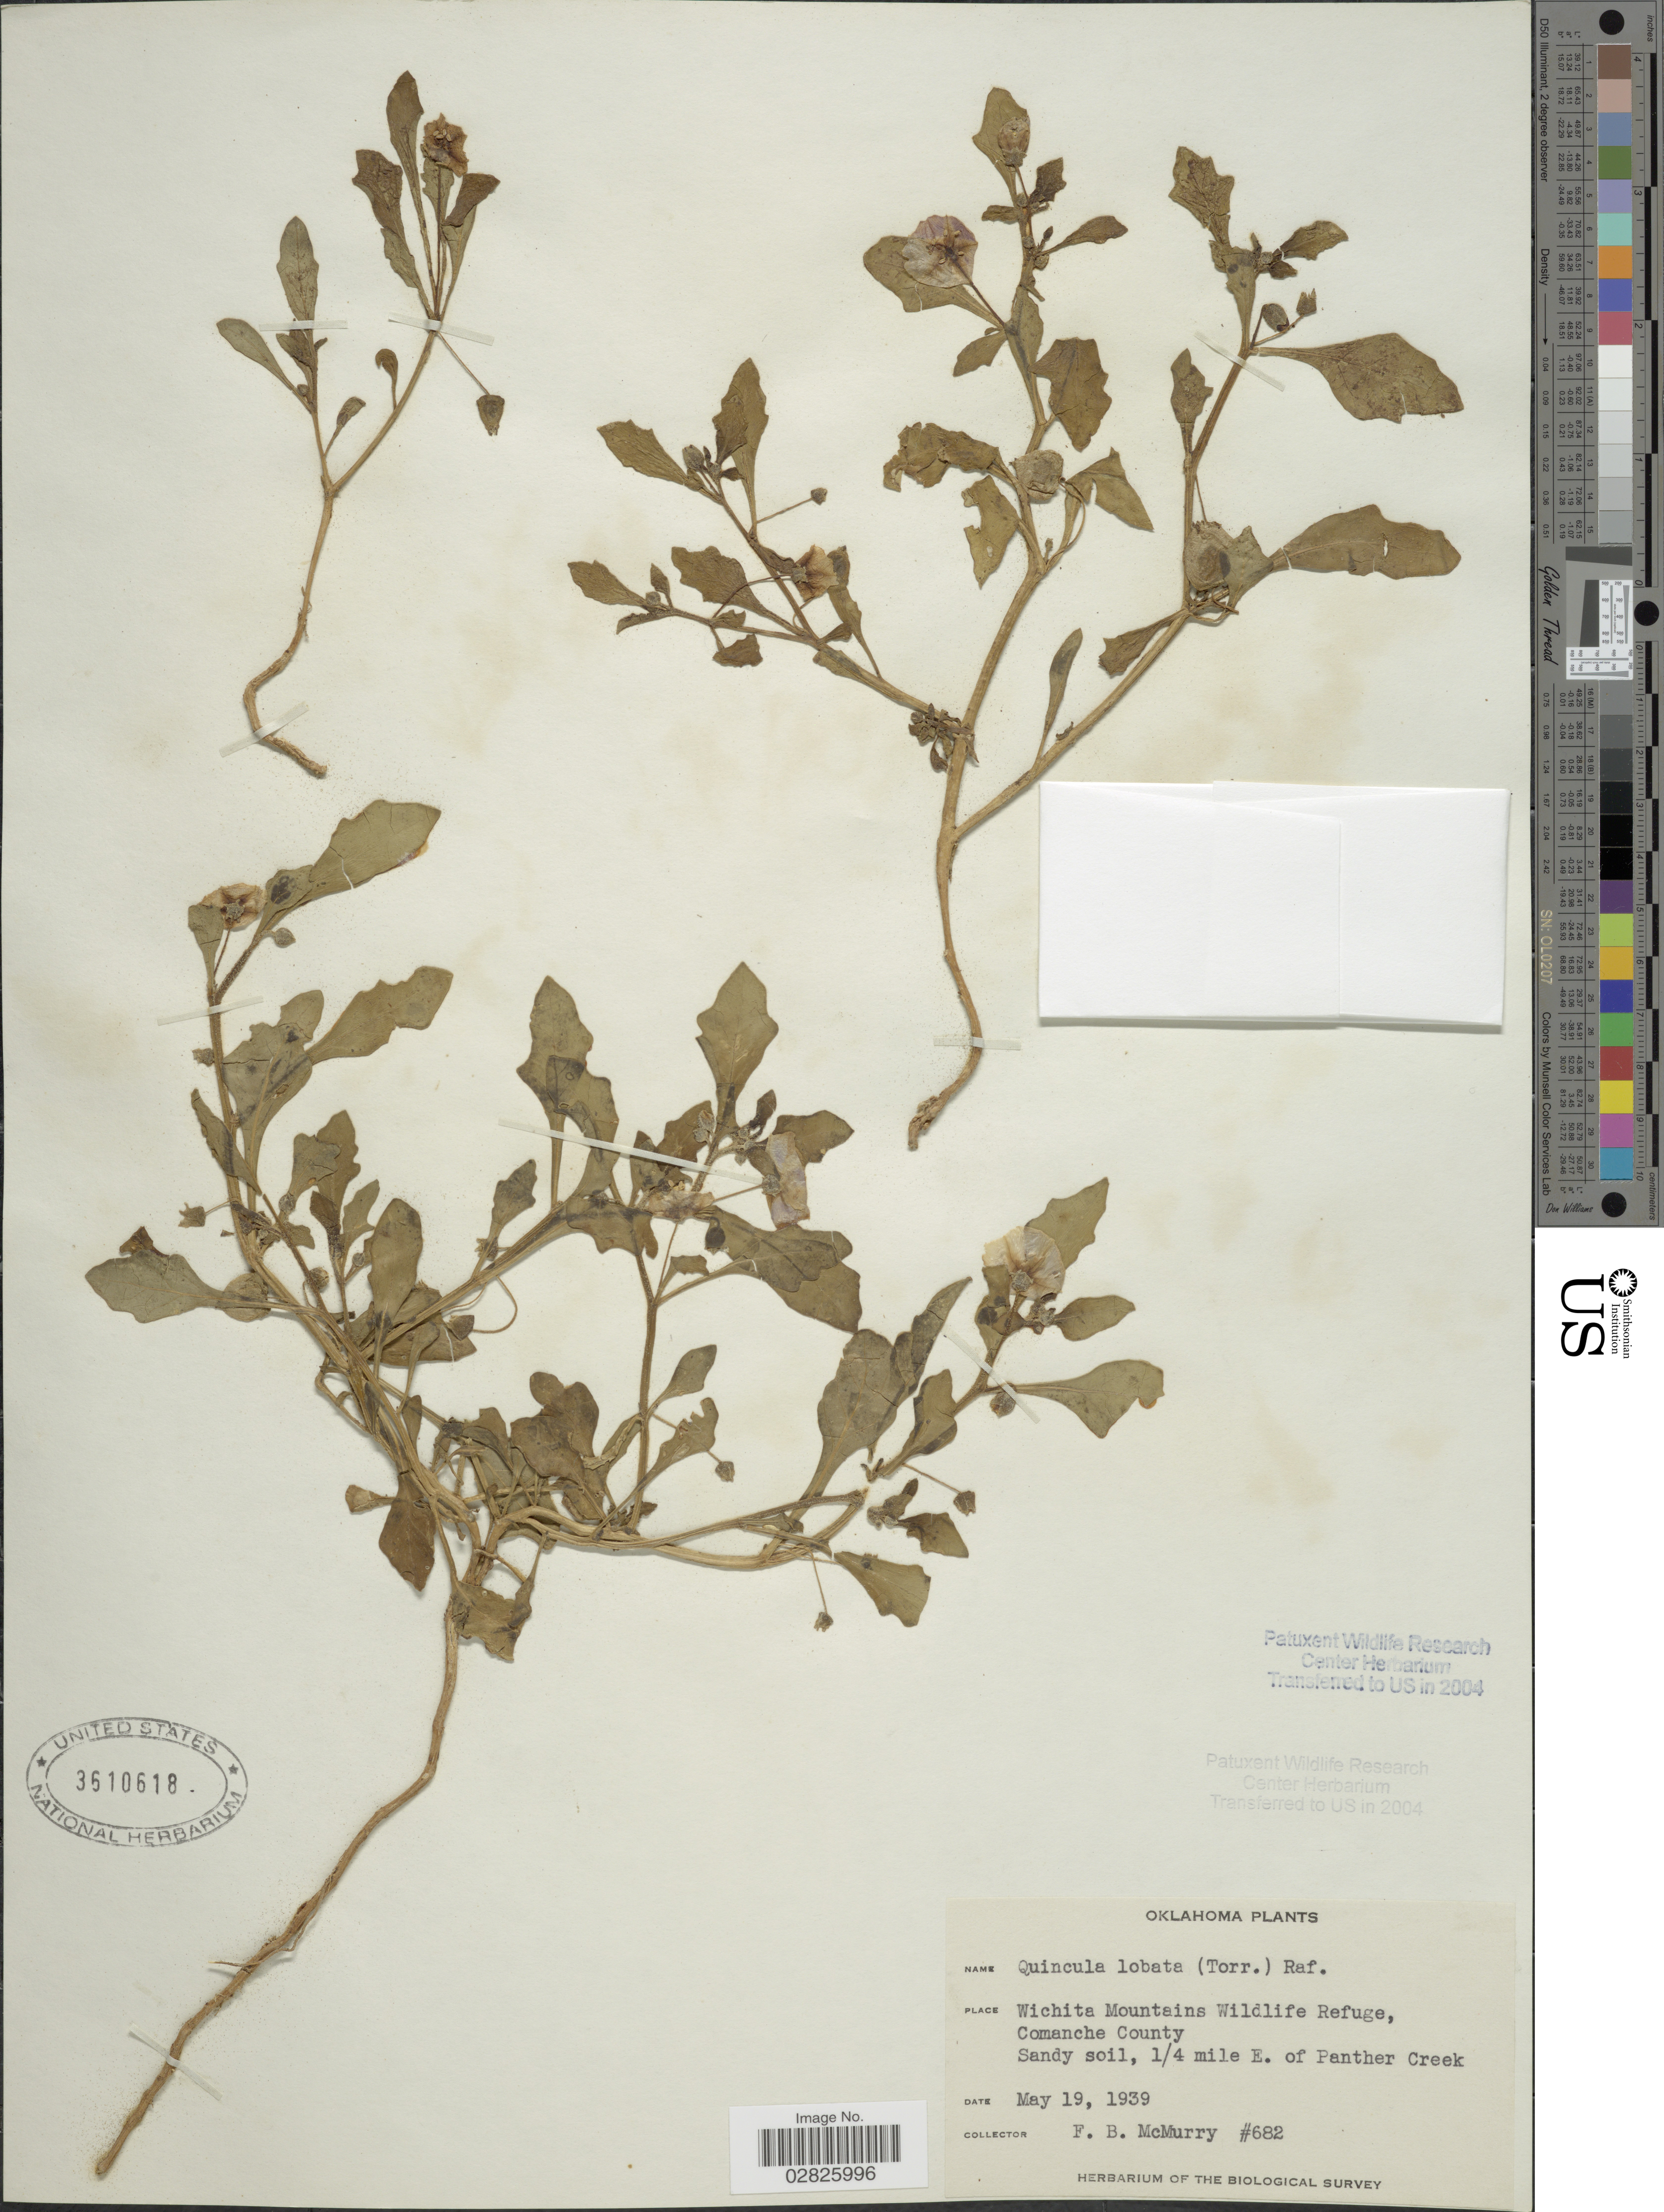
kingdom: Plantae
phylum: Tracheophyta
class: Magnoliopsida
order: Solanales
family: Solanaceae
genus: Quincula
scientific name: Quincula lobata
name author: (Torr.) Raf.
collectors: F. B. McMurry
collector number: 682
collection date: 1939-05-19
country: United States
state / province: Oklahoma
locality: Wichita Mountains Wildlife Refuge, Comanche County. Sandy soil, ¼ mile E. of Panther Creek.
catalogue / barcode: US 3610618